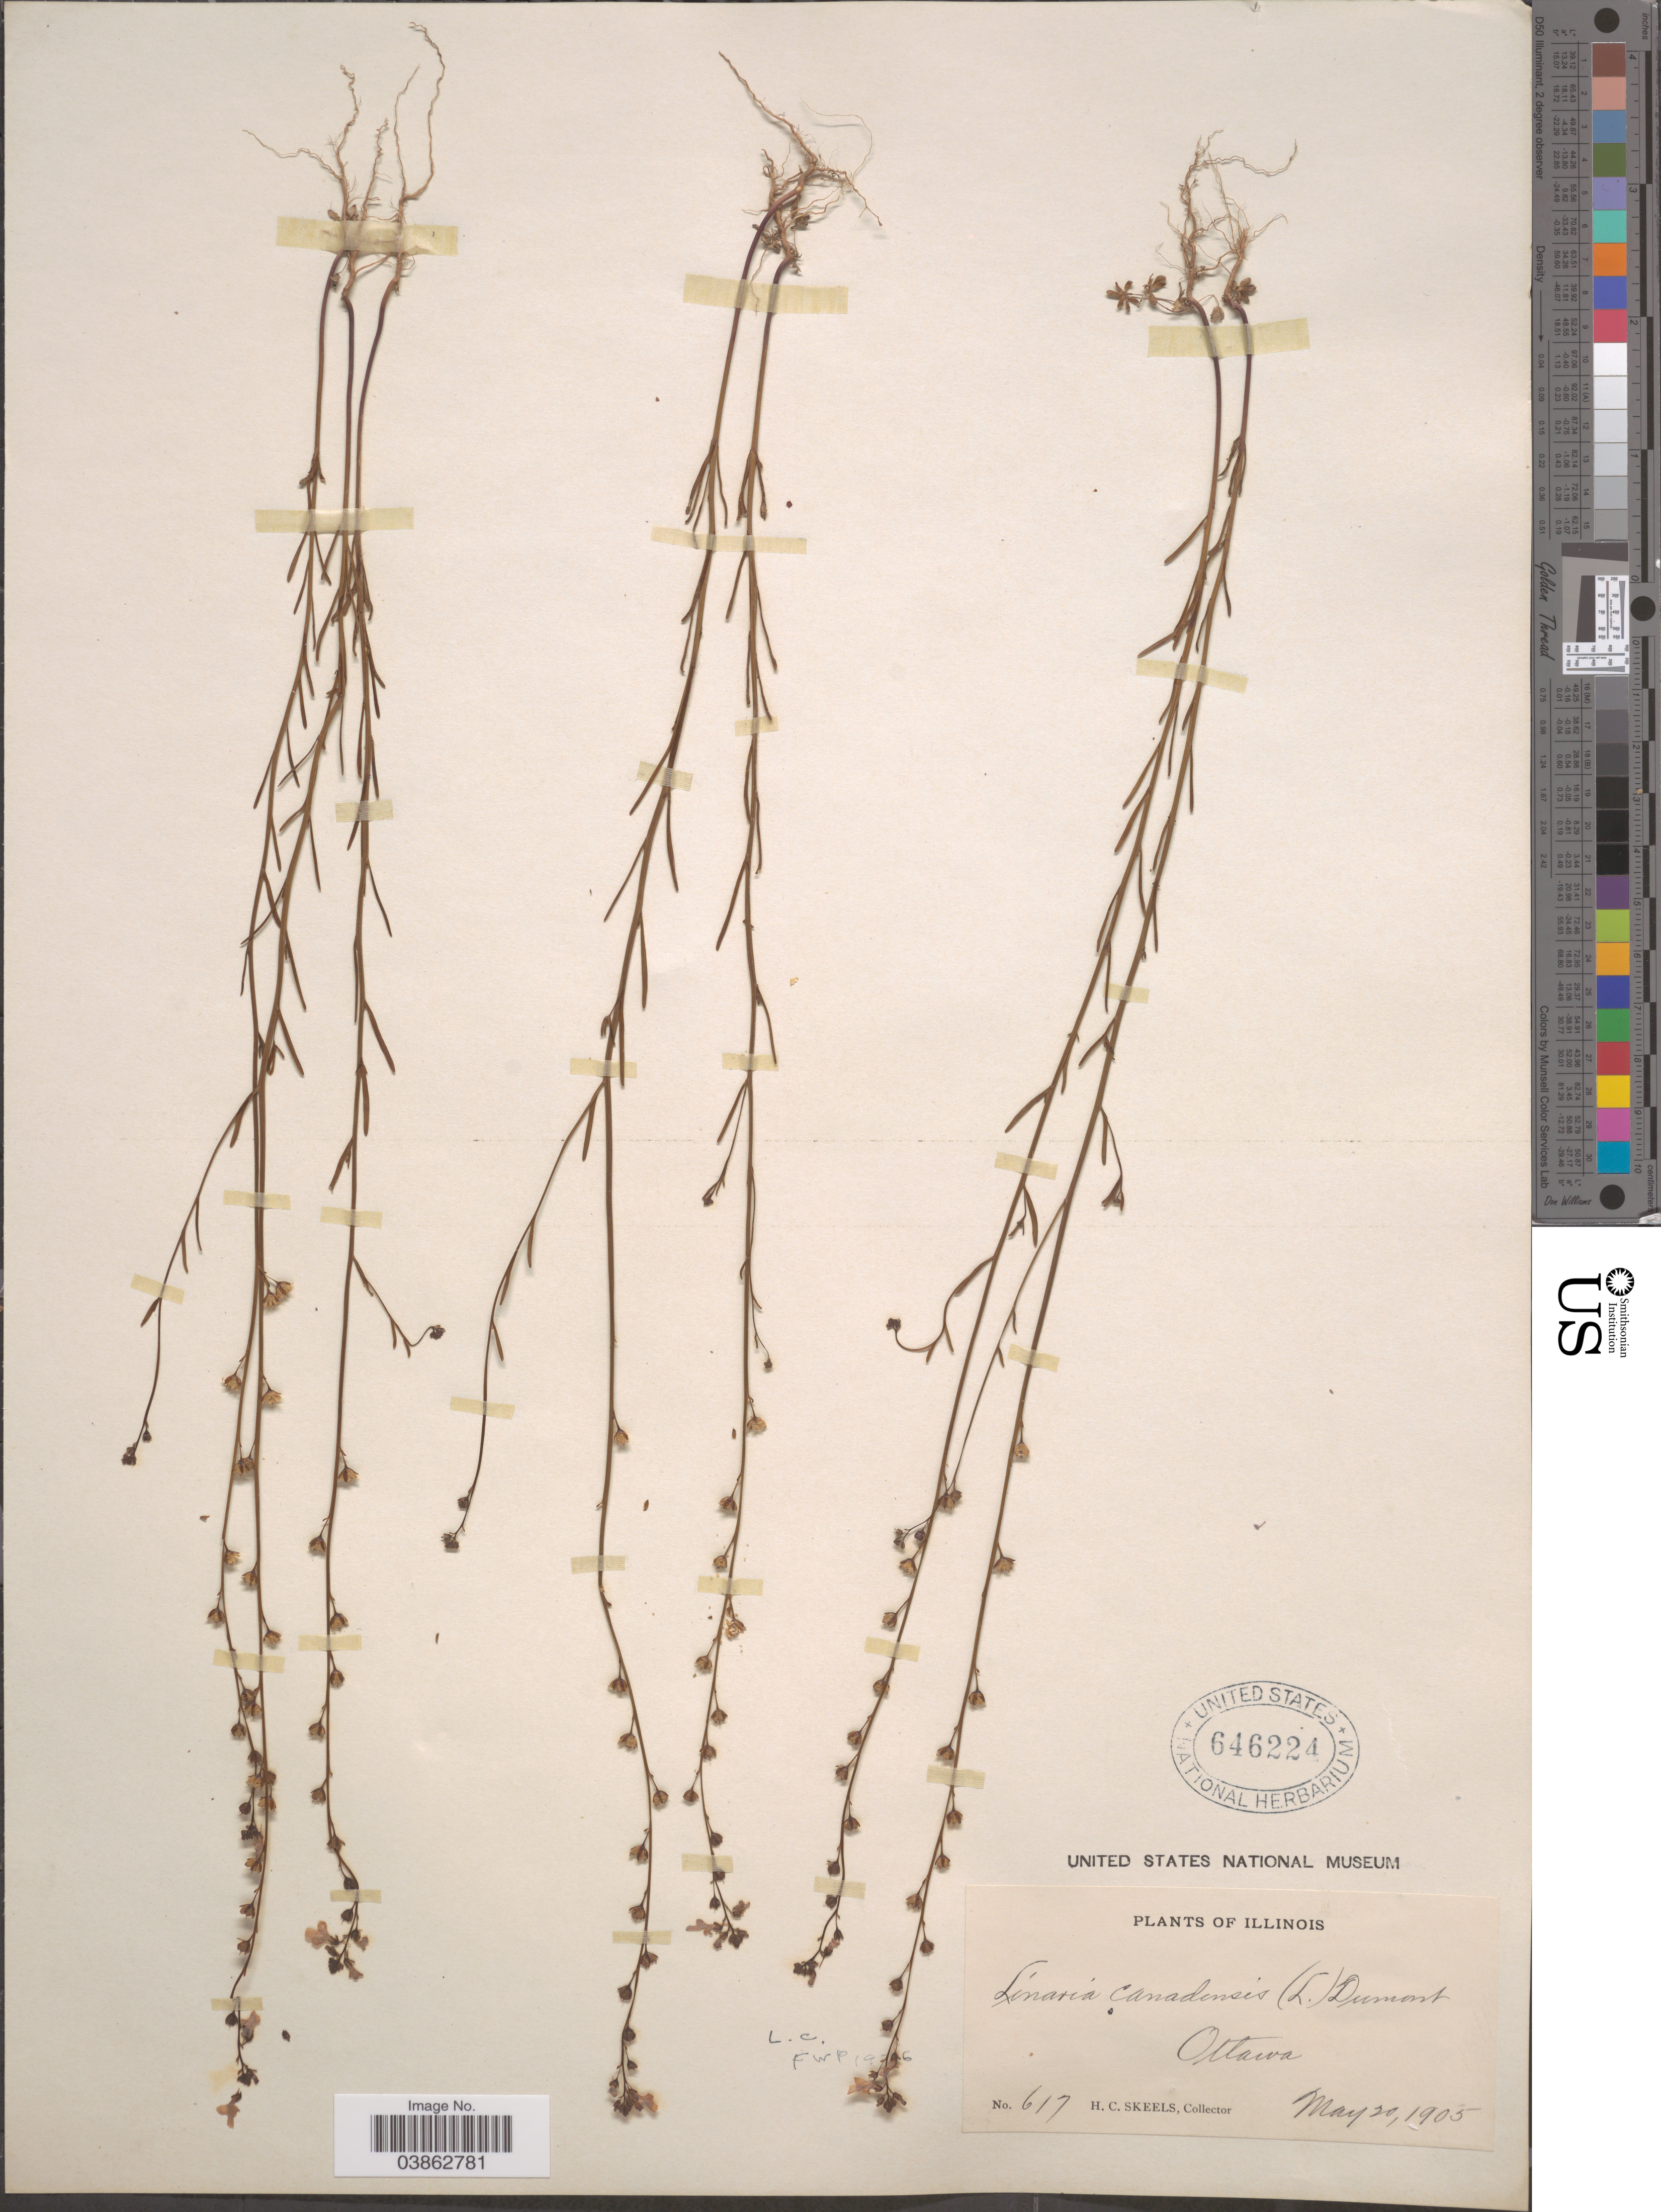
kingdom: Plantae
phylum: Tracheophyta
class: Magnoliopsida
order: Lamiales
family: Plantaginaceae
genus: Linaria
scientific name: Linaria canadensis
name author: (L.) Dum. Cours.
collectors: H. Skeels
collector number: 617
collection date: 1905-05-20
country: United States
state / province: Illinois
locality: Ottawa.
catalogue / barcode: US 646224